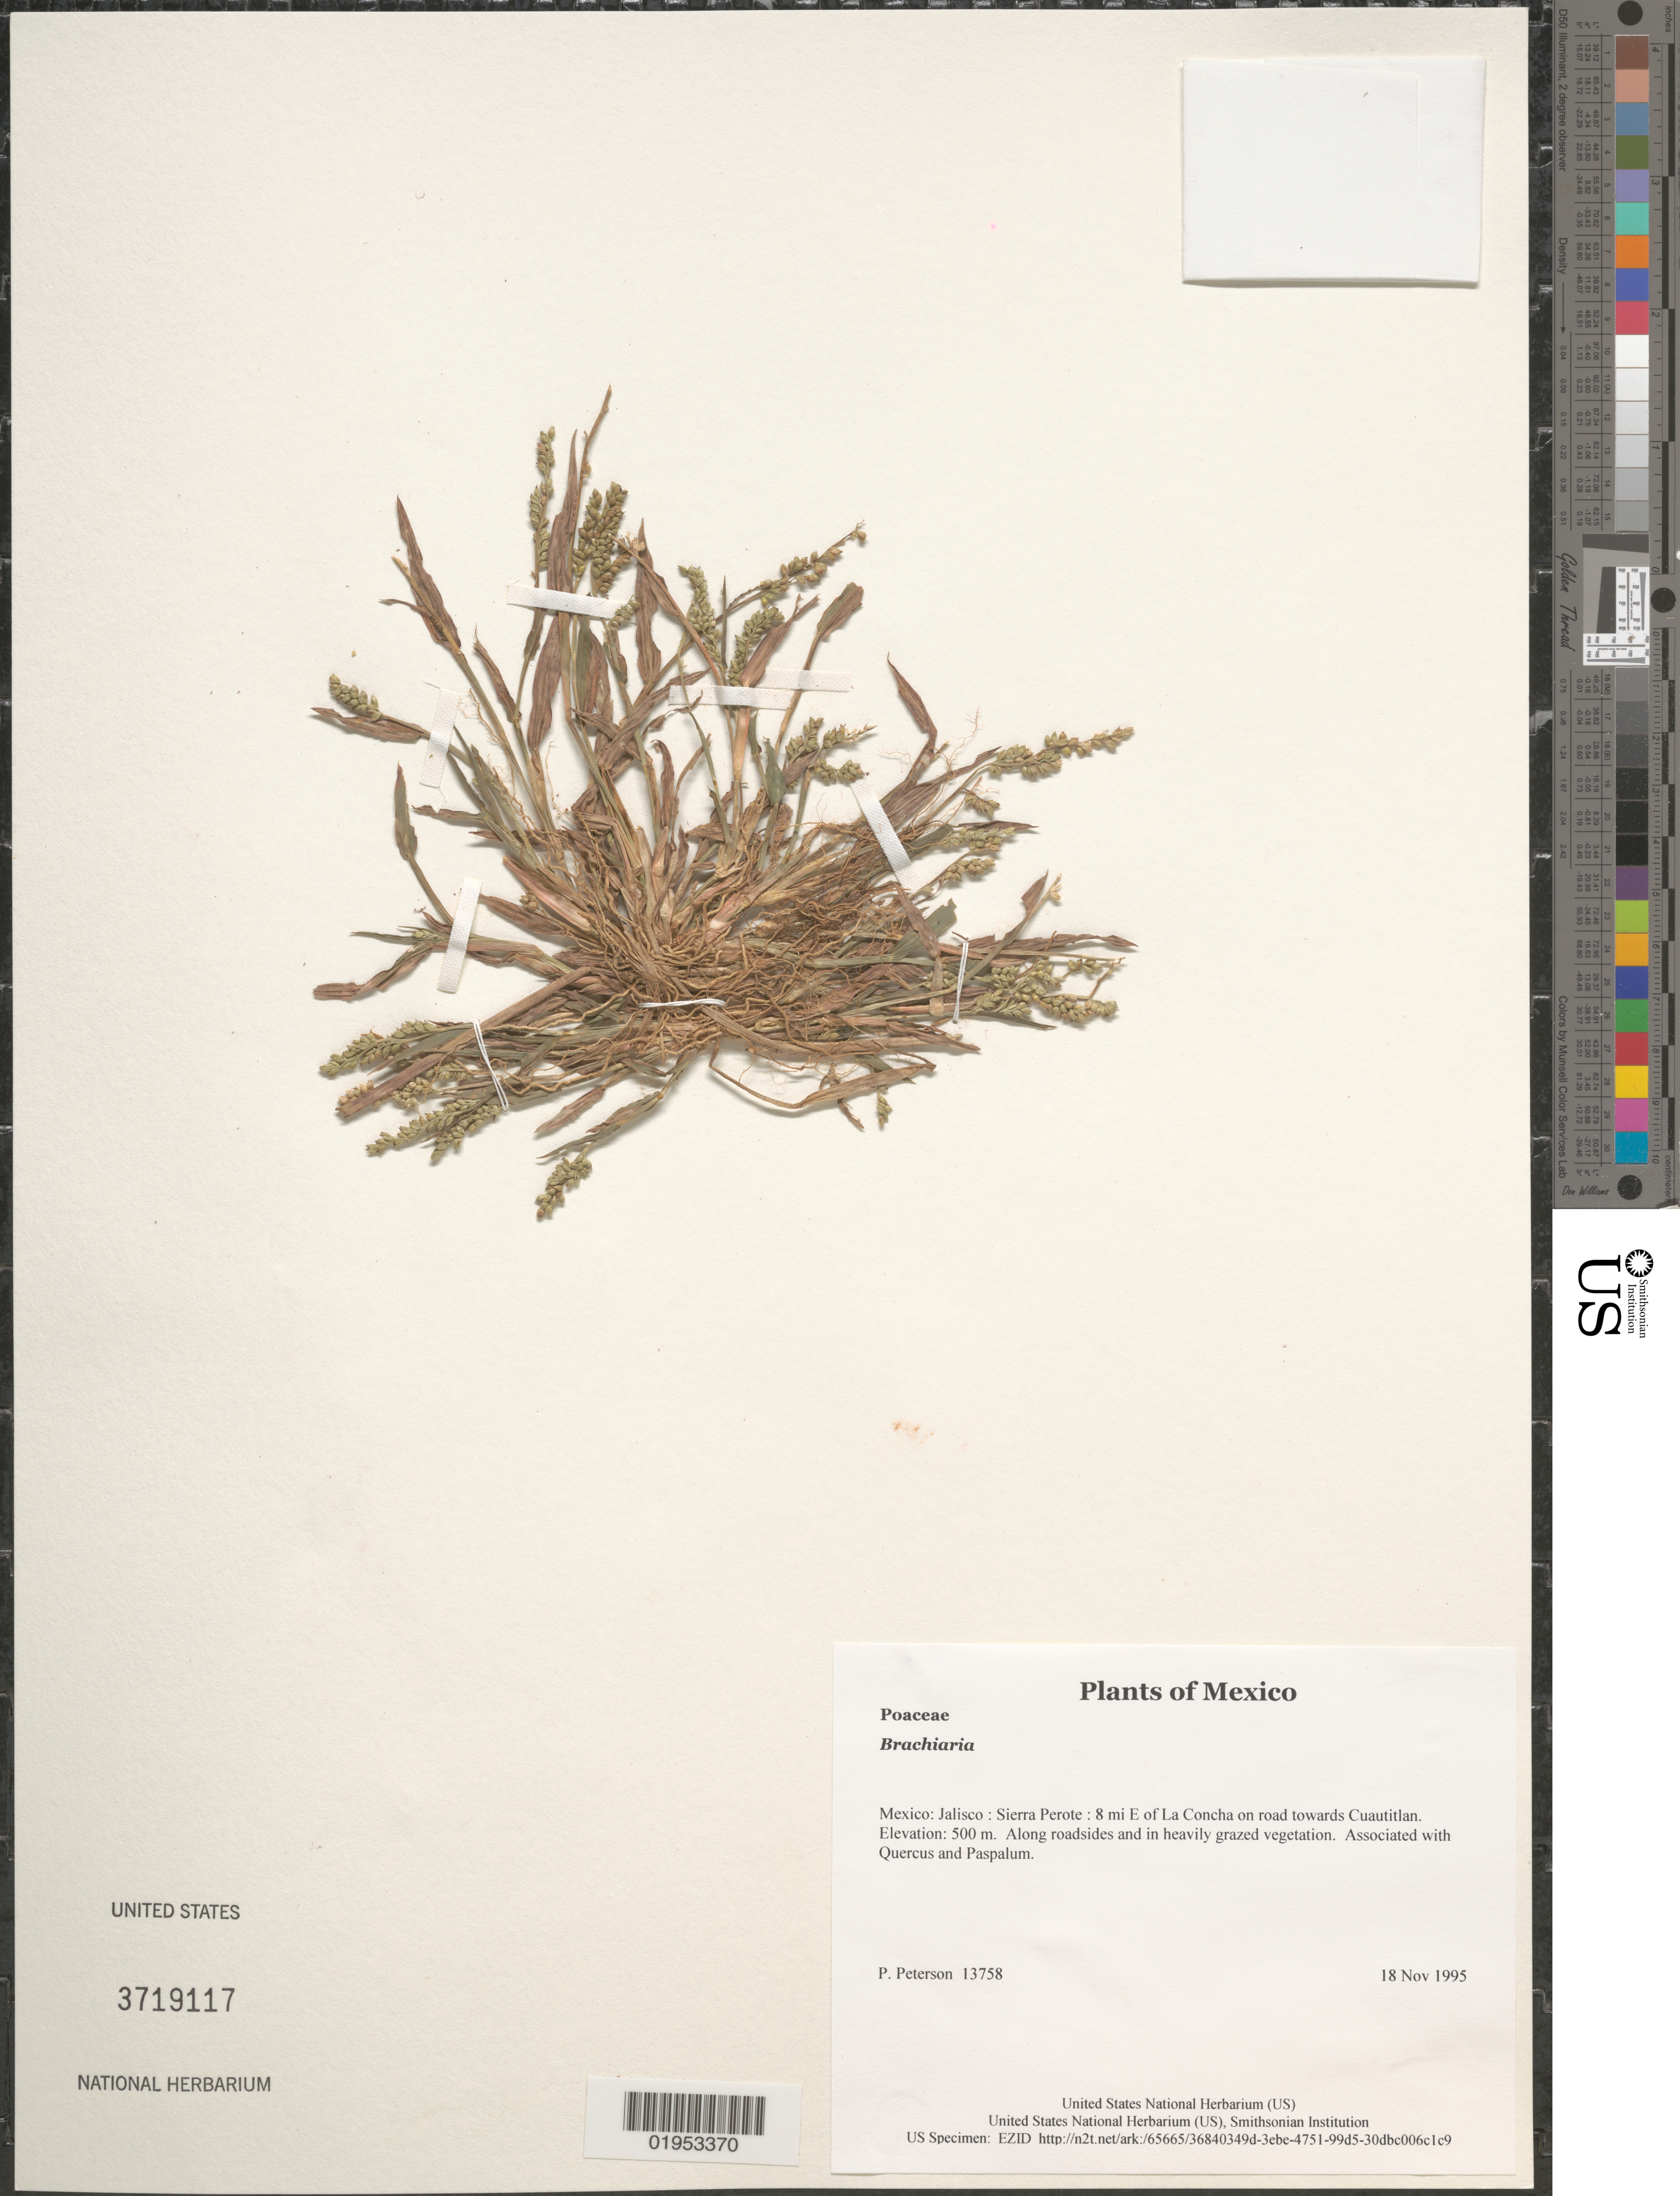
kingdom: Plantae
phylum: Tracheophyta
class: Liliopsida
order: Poales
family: Poaceae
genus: Brachiaria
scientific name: Brachiaria sp.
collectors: P. M. Peterson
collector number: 13758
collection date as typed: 18 Nov 1995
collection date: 1995-11-18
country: Mexico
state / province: Jalisco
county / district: Sierra Perote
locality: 8 mi E of La Concha on road towards Cuautitlan.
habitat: Along roadsides and in heavily grazed vegetation. Associated with Quercus and Paspalum.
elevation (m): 500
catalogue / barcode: US 3719117